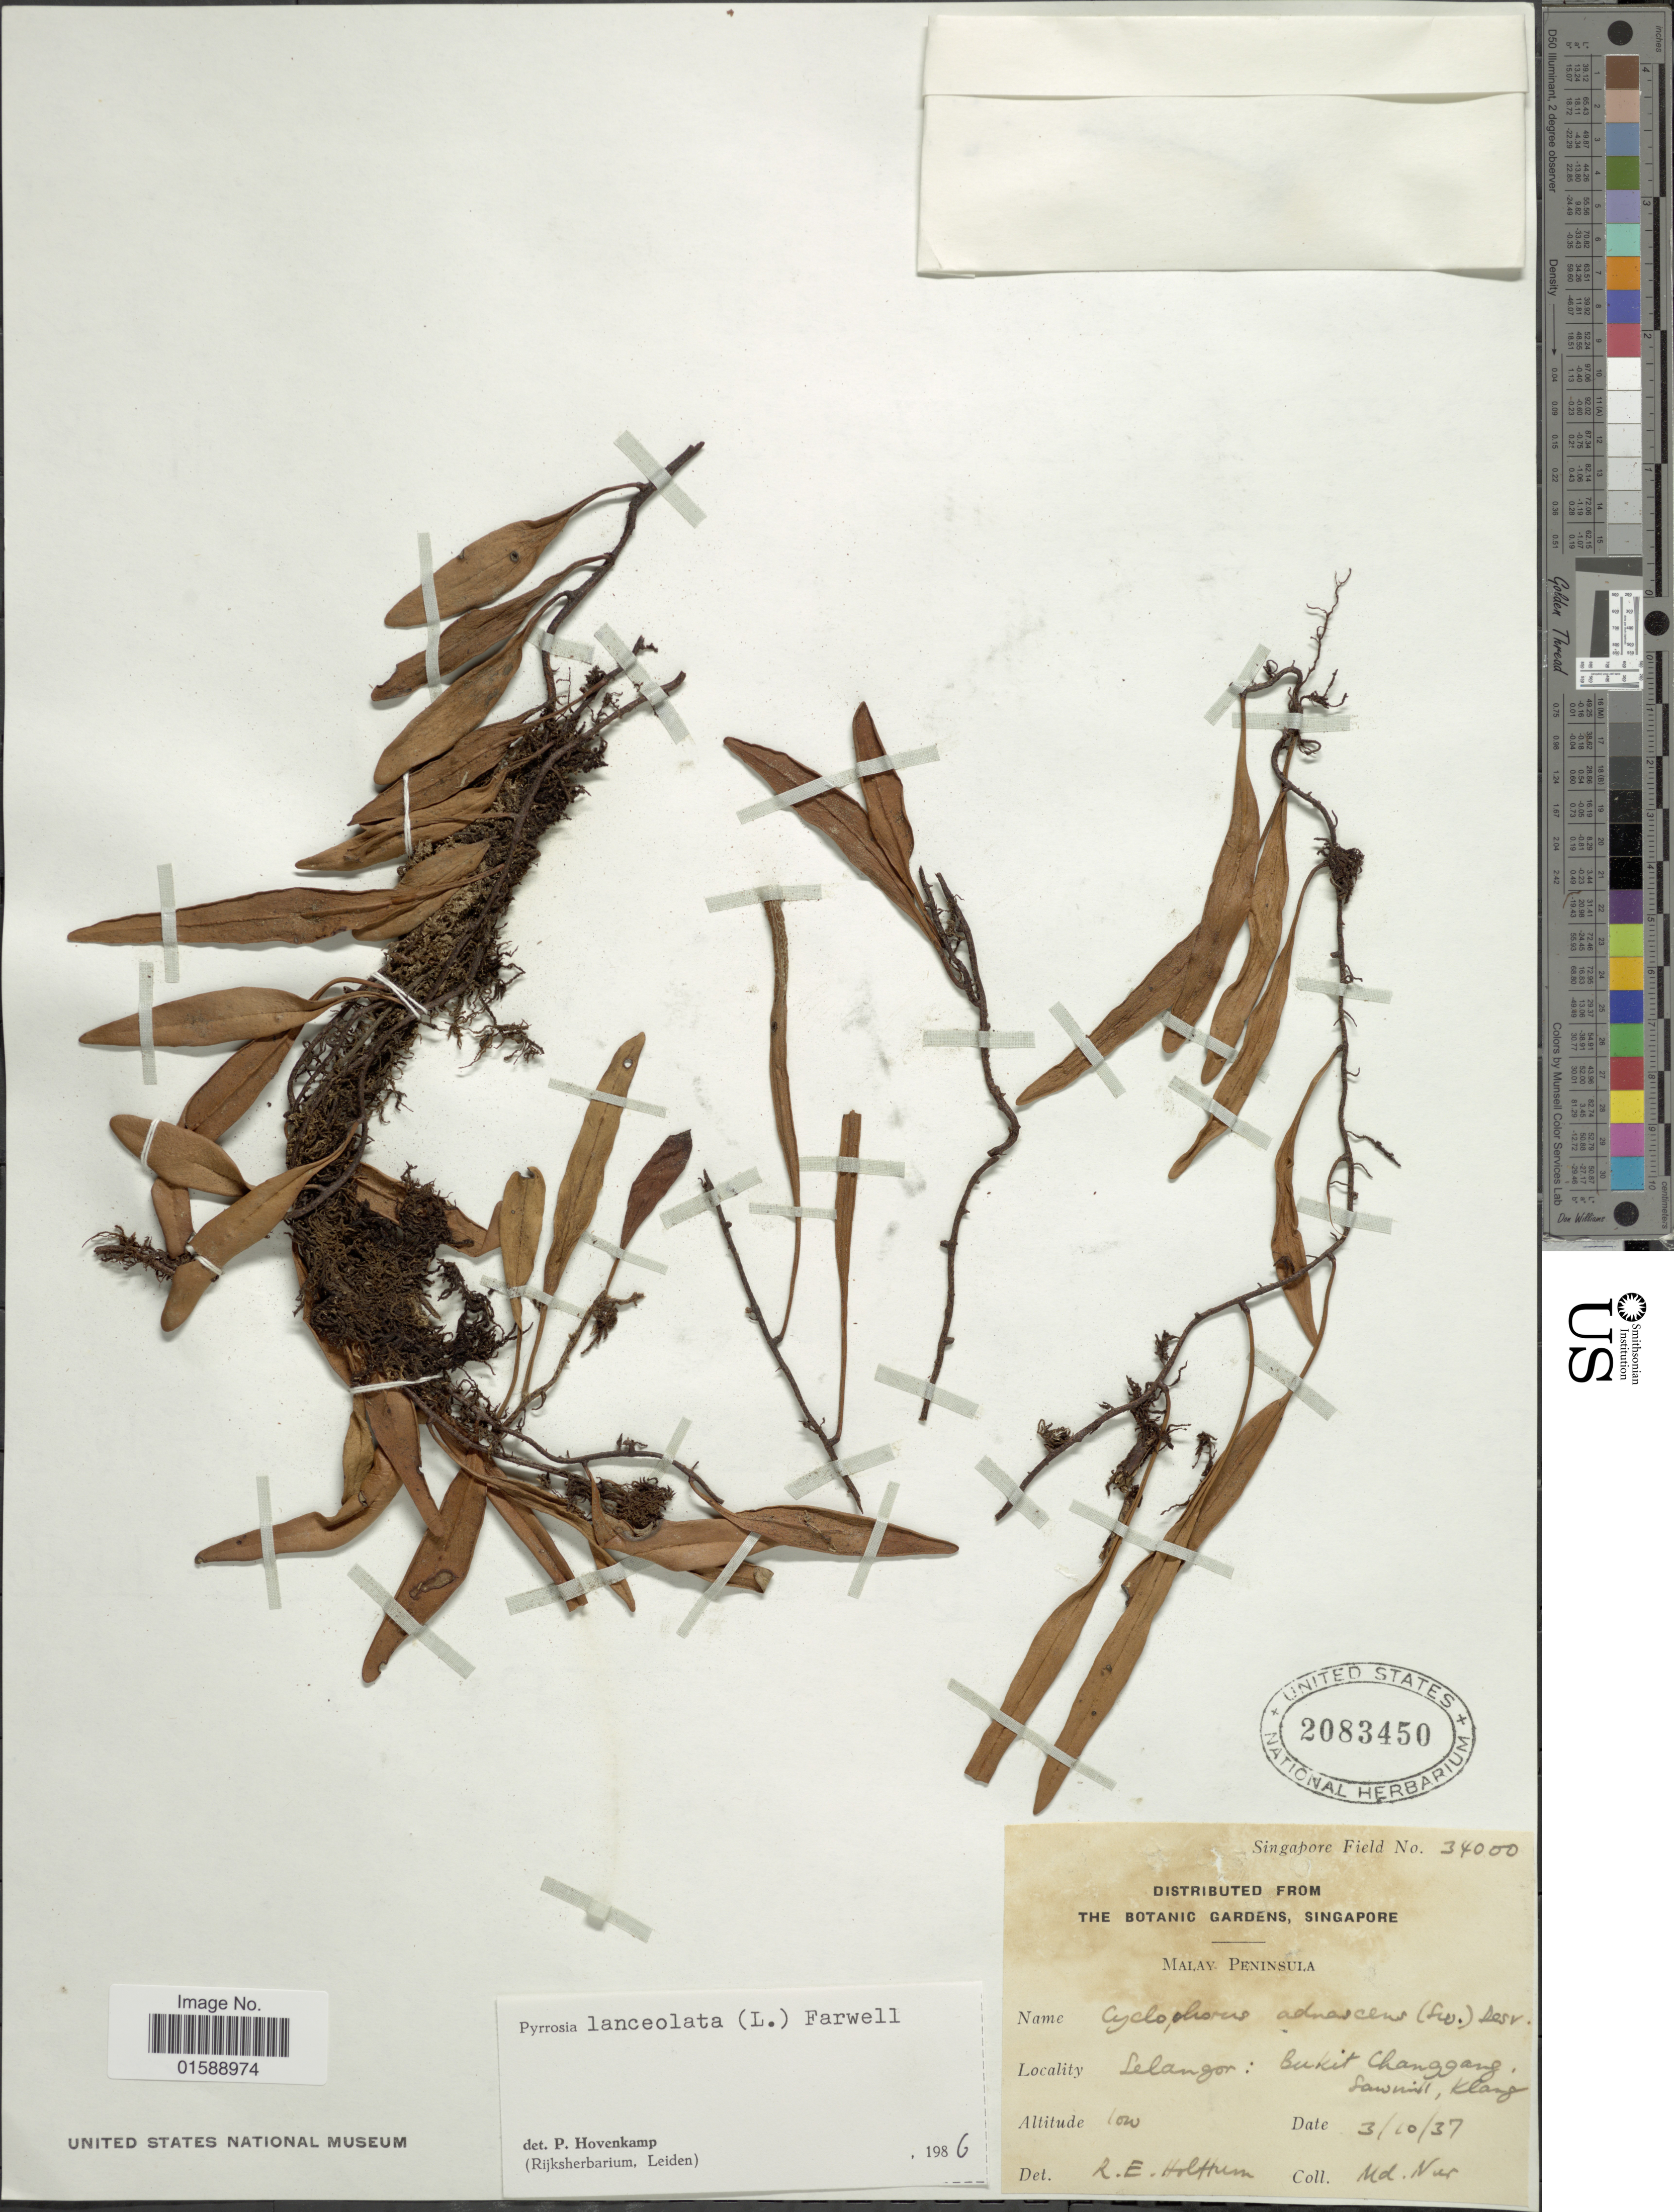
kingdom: Plantae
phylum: Tracheophyta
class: Polypodiopsida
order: Polypodiales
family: Polypodiaceae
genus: Pyrrosia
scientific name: Pyrrosia lanceolata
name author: (L.) Farw.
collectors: M. Nur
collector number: Singapore Field 34000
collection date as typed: Transcribed d/m/y: 3/10/37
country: Malaysia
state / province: Selangor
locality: Malay Peninsula. Bukit Changgang, Sawmill Klang [interpreted]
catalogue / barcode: US 2083450